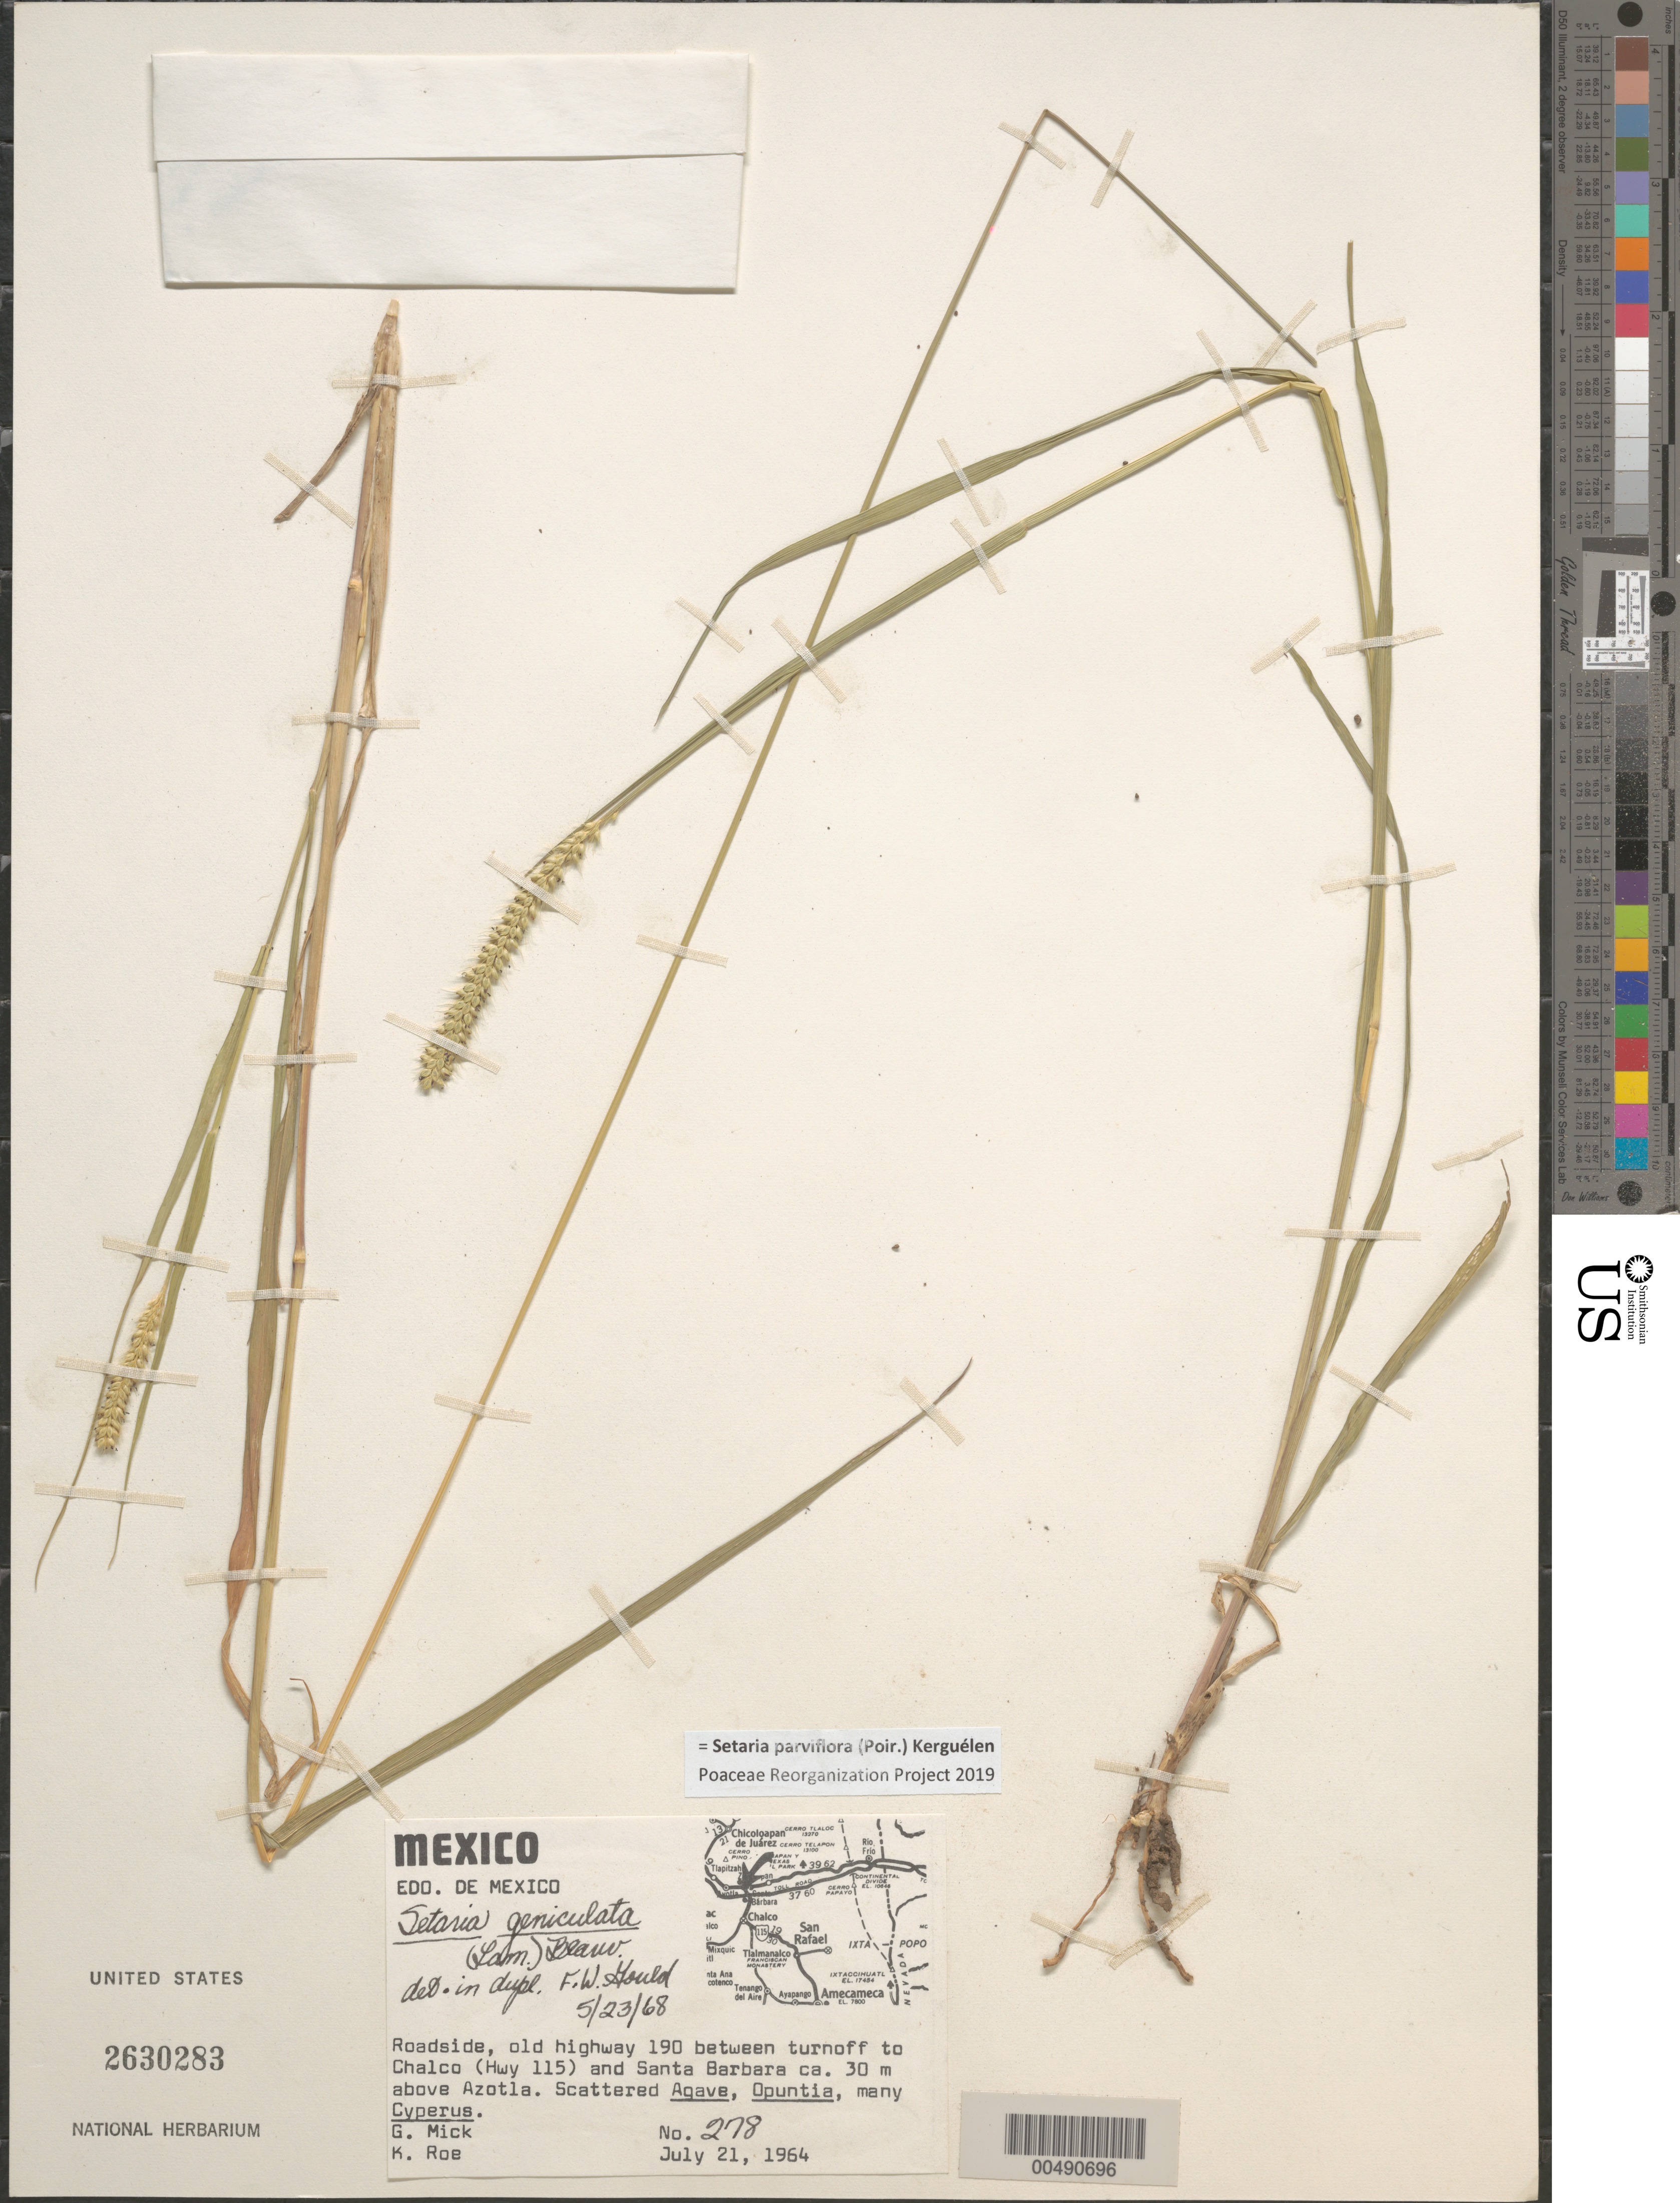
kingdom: Plantae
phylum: Tracheophyta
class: Liliopsida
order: Poales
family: Poaceae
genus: Setaria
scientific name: Setaria parviflora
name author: (Poir.) Kerguélen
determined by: Poaceae Reorganization Project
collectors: G. Mick & K. E. Roe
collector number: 278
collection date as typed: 21 Jul 1964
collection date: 1964-07-21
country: Mexico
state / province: México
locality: Old hwy 190 between turnoff to Chalco (Hwy 115) & Santa Barbara ca. 30 m above Azotla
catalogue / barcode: US 2630283